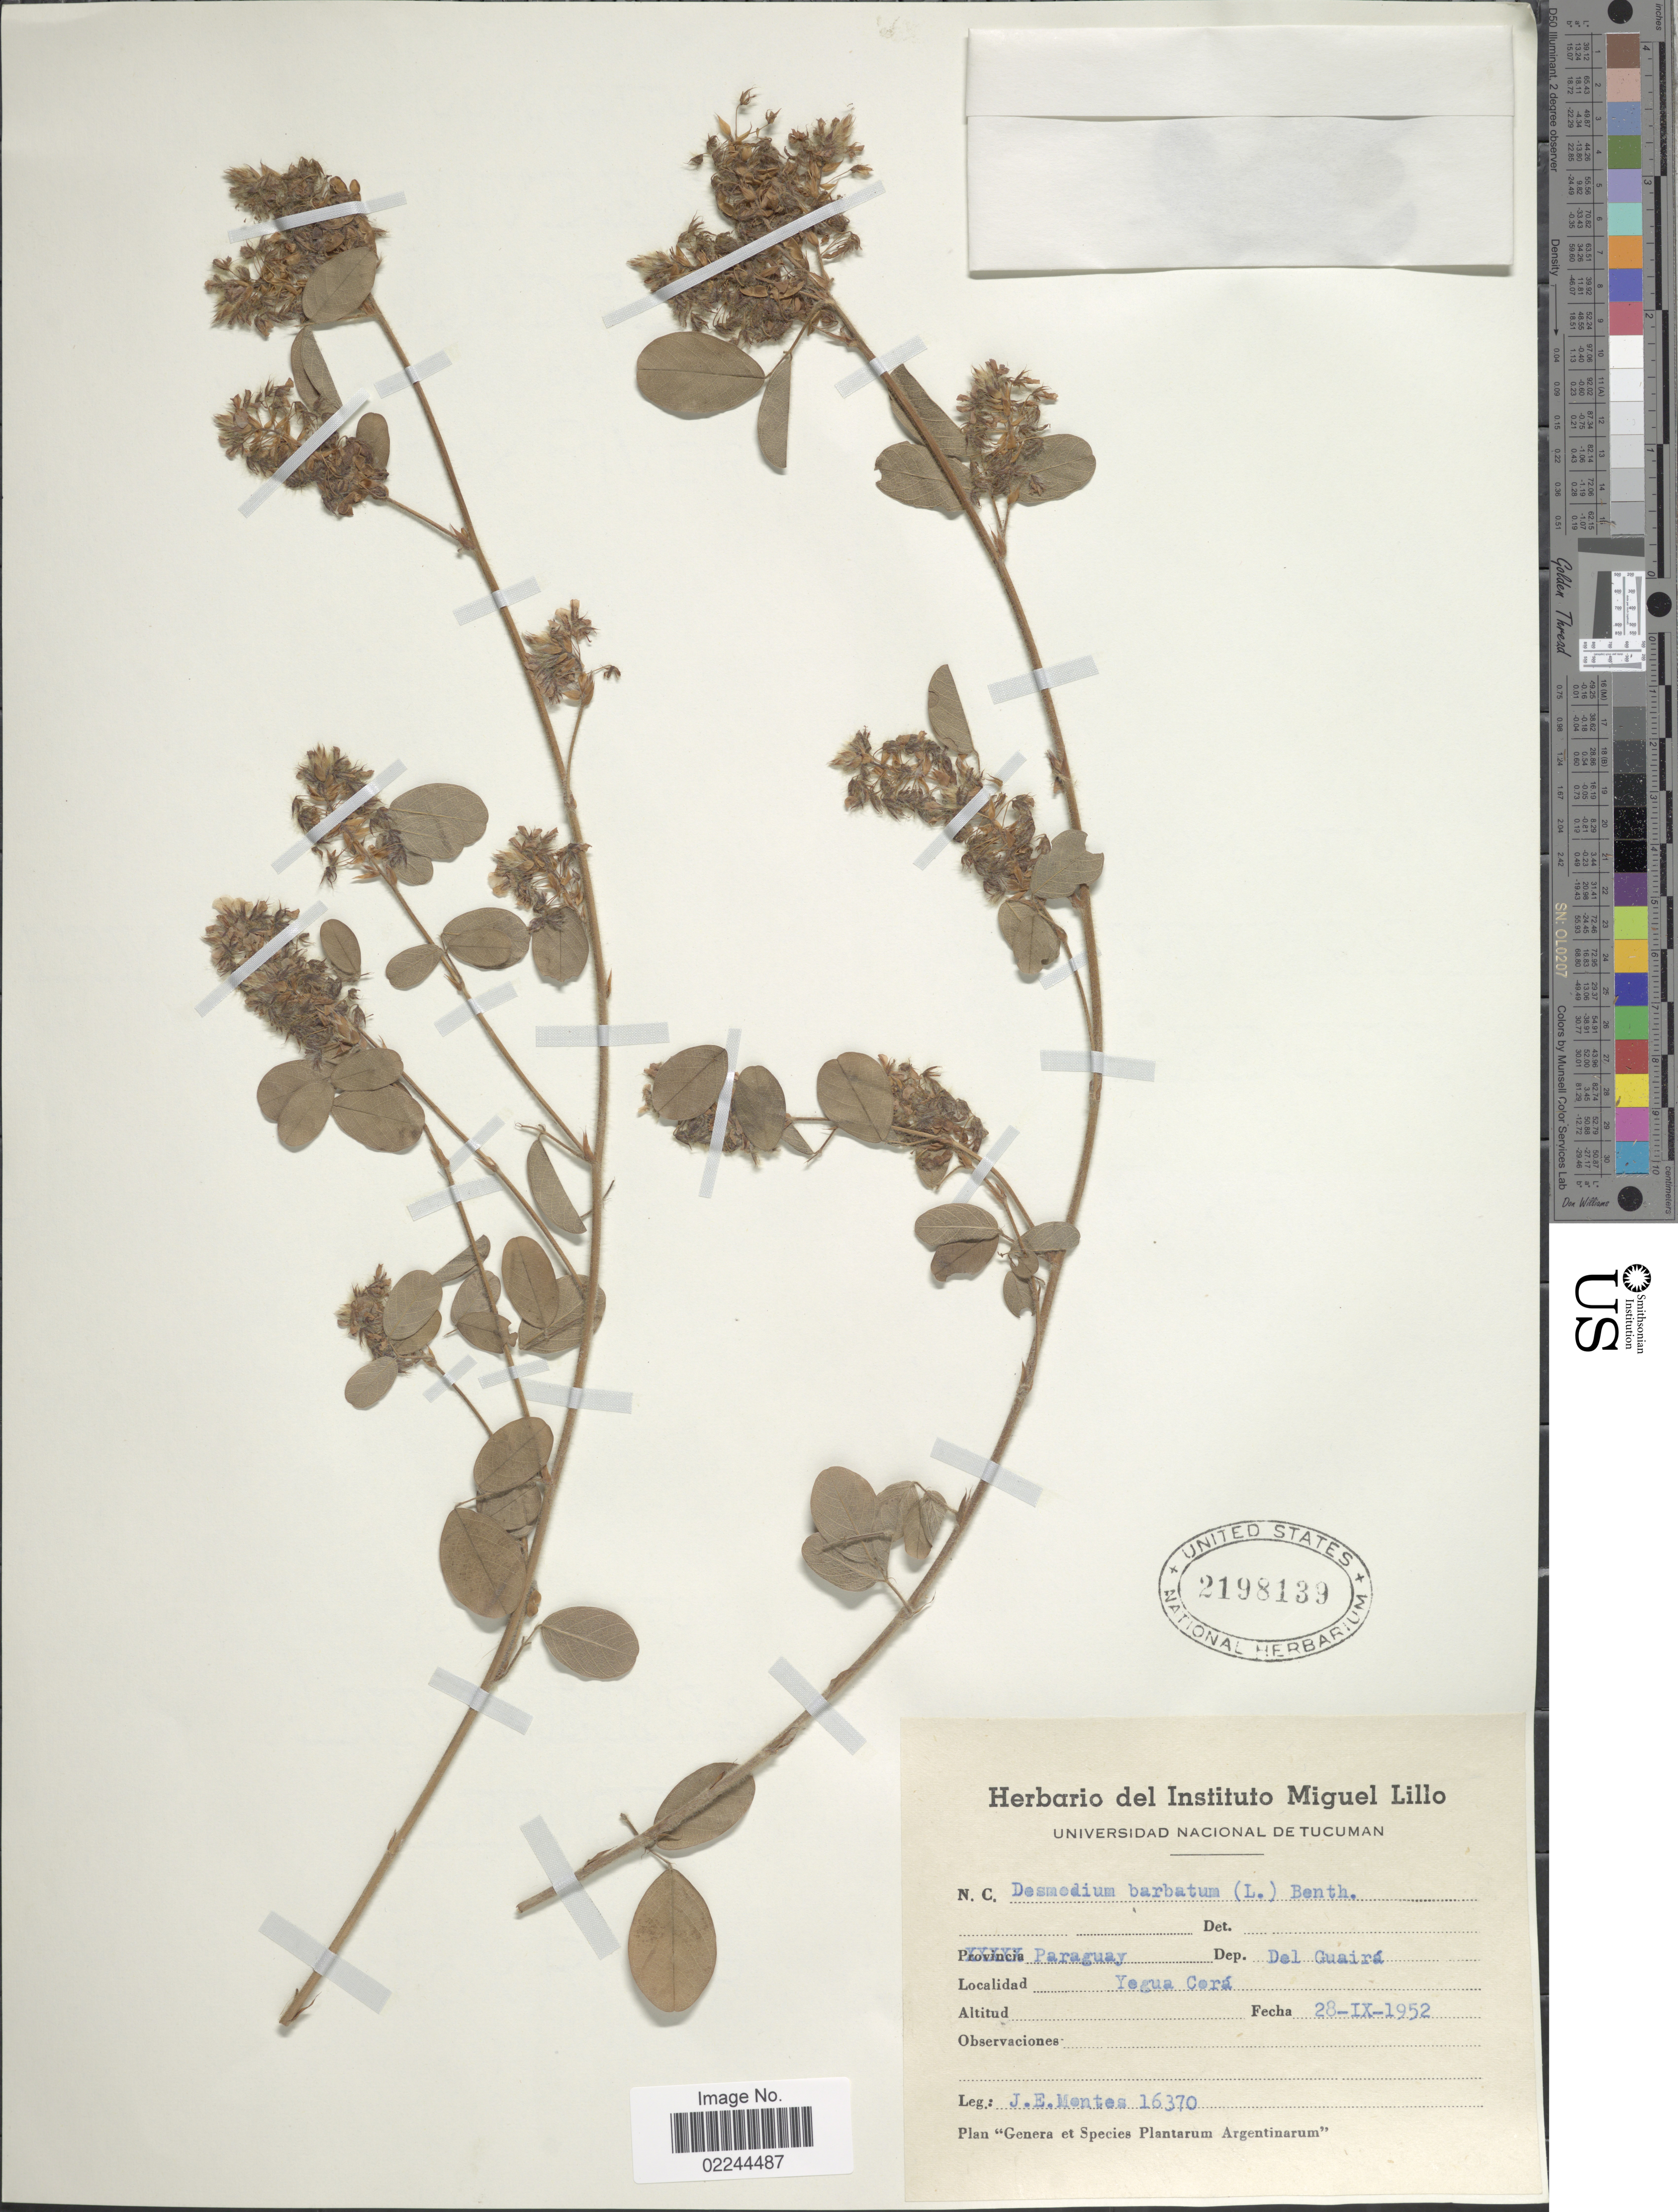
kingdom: Plantae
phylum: Tracheophyta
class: Magnoliopsida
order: Fabales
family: Fabaceae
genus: Grona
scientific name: Grona barbata var. barbata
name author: (L.) H. Ohashi & K. Ohashi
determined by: Strong, Mark T., (BOT), Smithsonian Institution - National Museum of Natural History (UNITED STATES)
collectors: J. E. Montes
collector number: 16370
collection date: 1952-09-28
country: Paraguay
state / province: Guaira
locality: Yegua Cera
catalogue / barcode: US 2198139